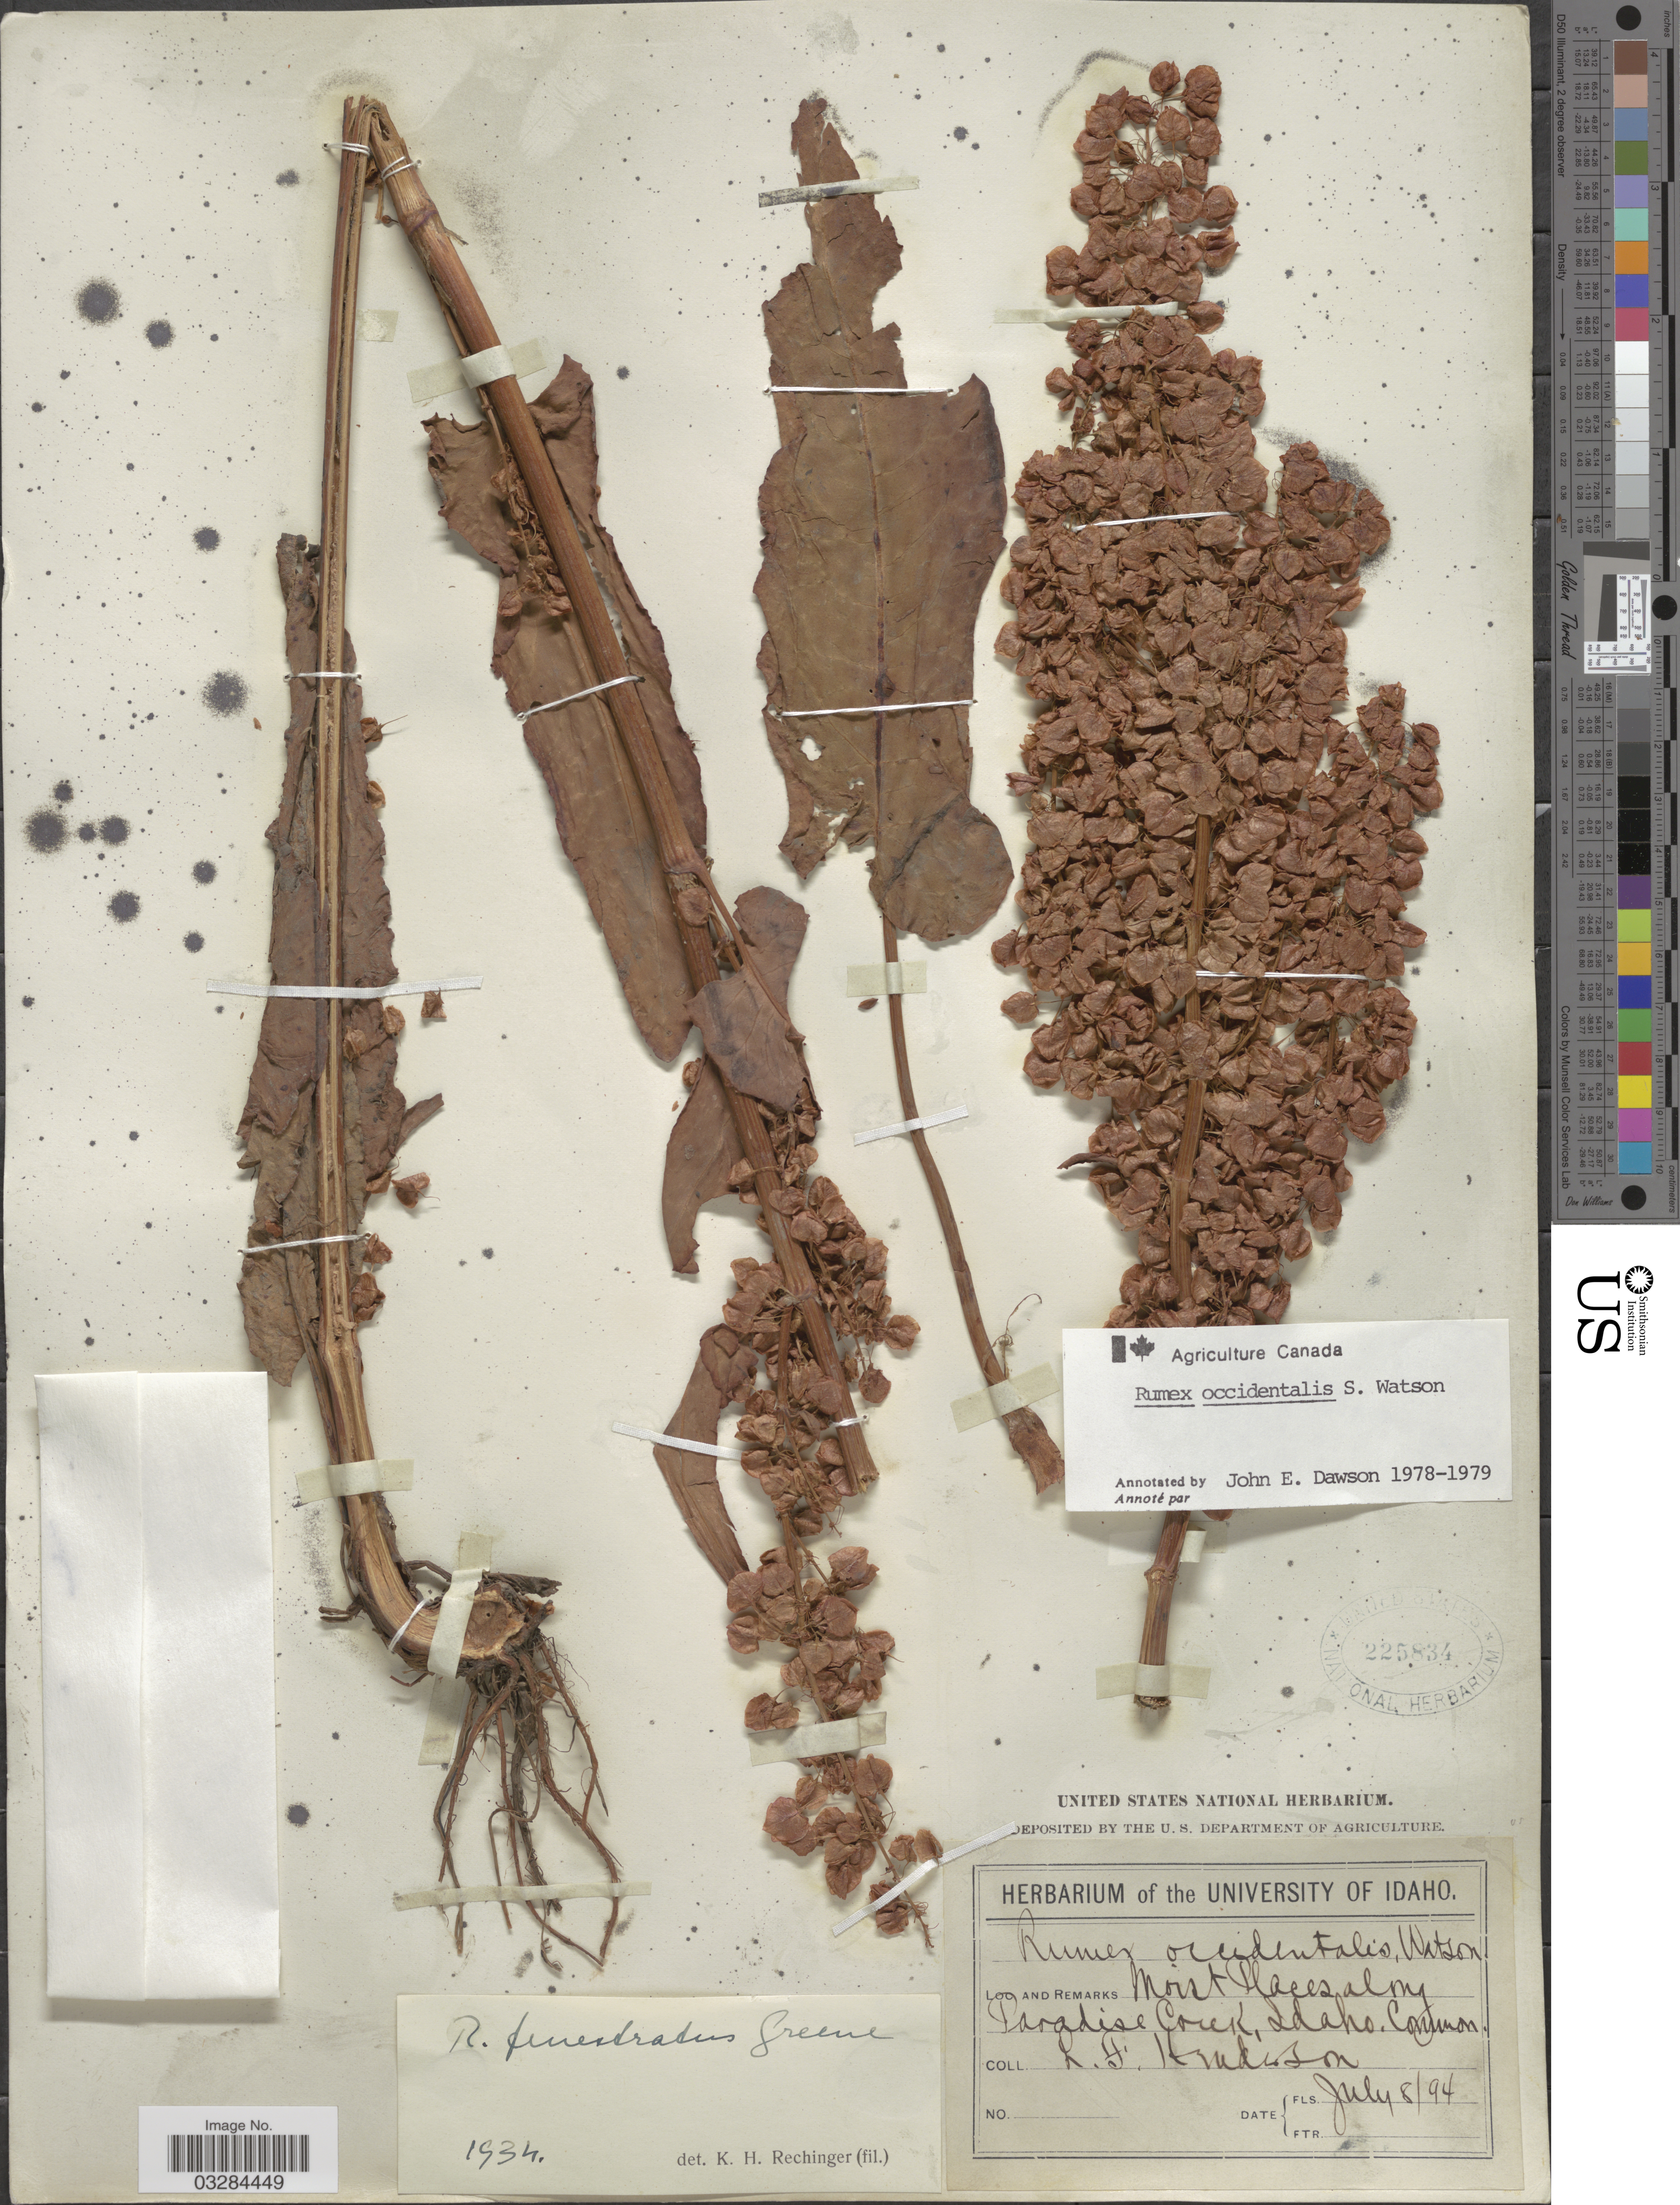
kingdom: Plantae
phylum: Tracheophyta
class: Magnoliopsida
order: Caryophyllales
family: Polygonaceae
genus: Rumex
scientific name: Rumex occidentalis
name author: S. Watson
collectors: L. F. Hudson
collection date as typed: Transcribed d/m/y: 8/7/94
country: United States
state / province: Idaho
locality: Moist Places along Paradise Creek.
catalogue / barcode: US 225834